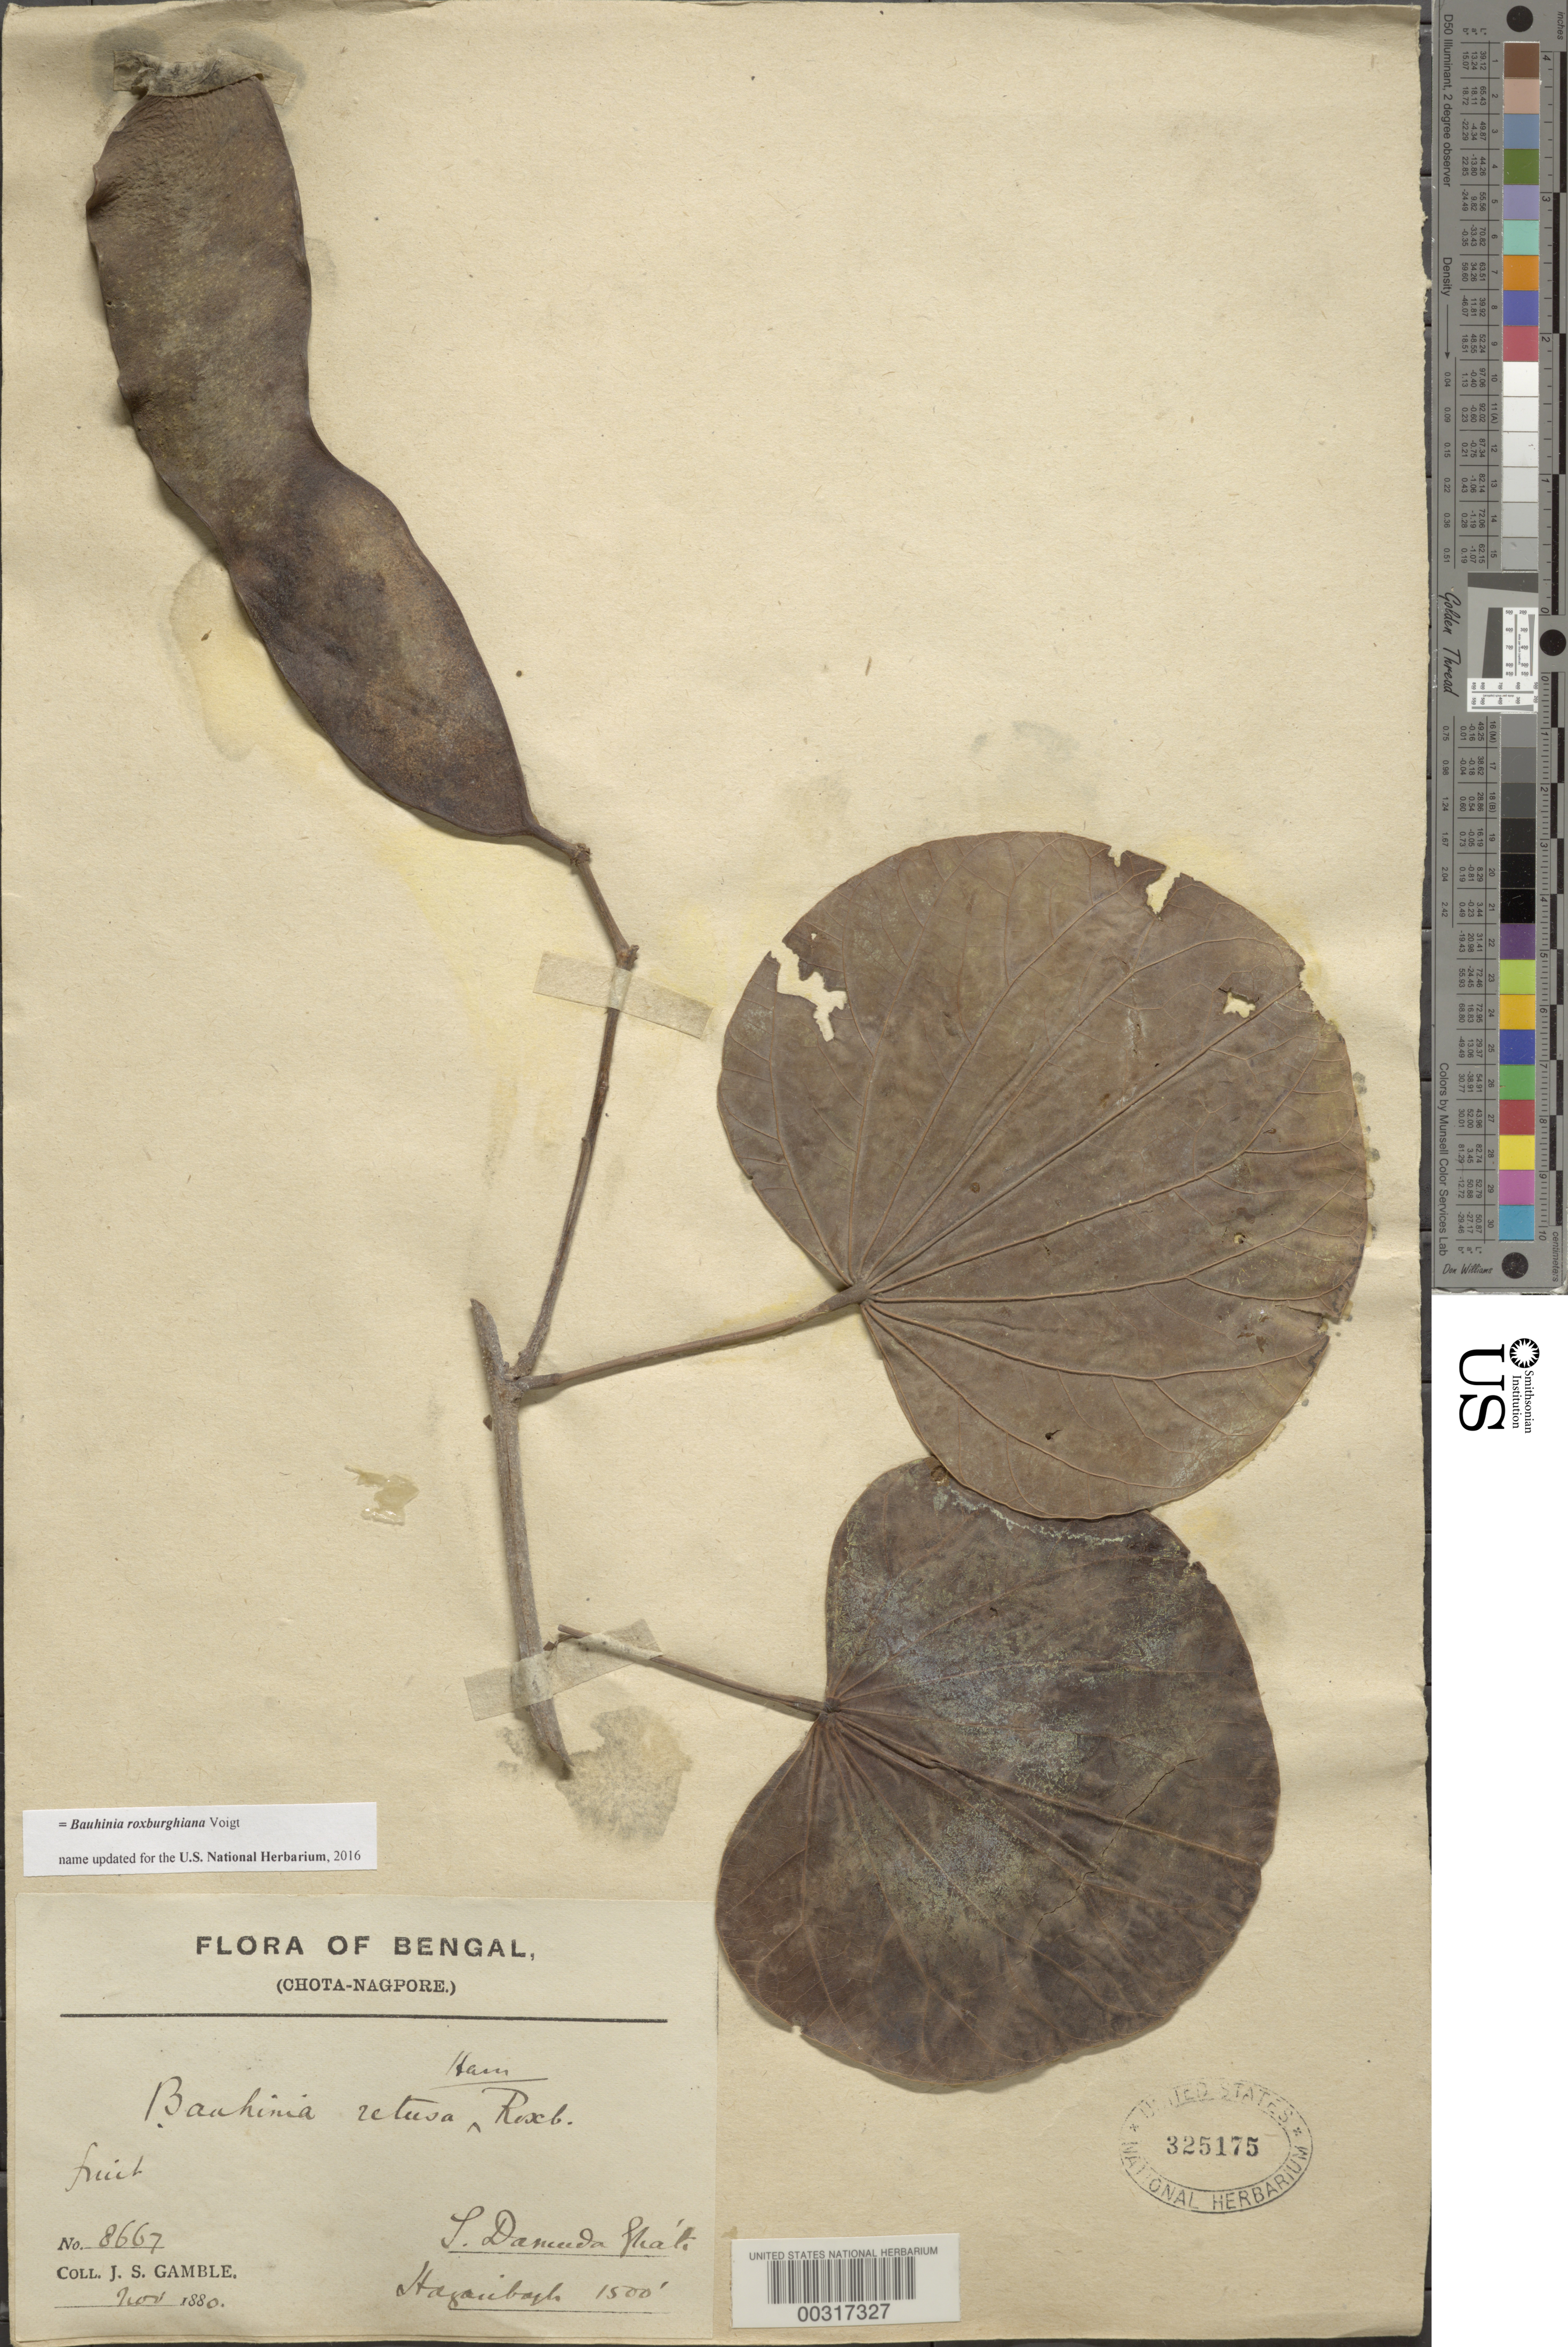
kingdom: Plantae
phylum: Tracheophyta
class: Magnoliopsida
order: Fabales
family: Fabaceae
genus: Phanera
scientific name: Phanera retusa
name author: Benth.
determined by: U.S. National Herbarium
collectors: J. S. Gamble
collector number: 8667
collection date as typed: Nov 1880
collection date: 1880-11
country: India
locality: Chota nagpur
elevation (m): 457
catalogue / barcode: US 325175